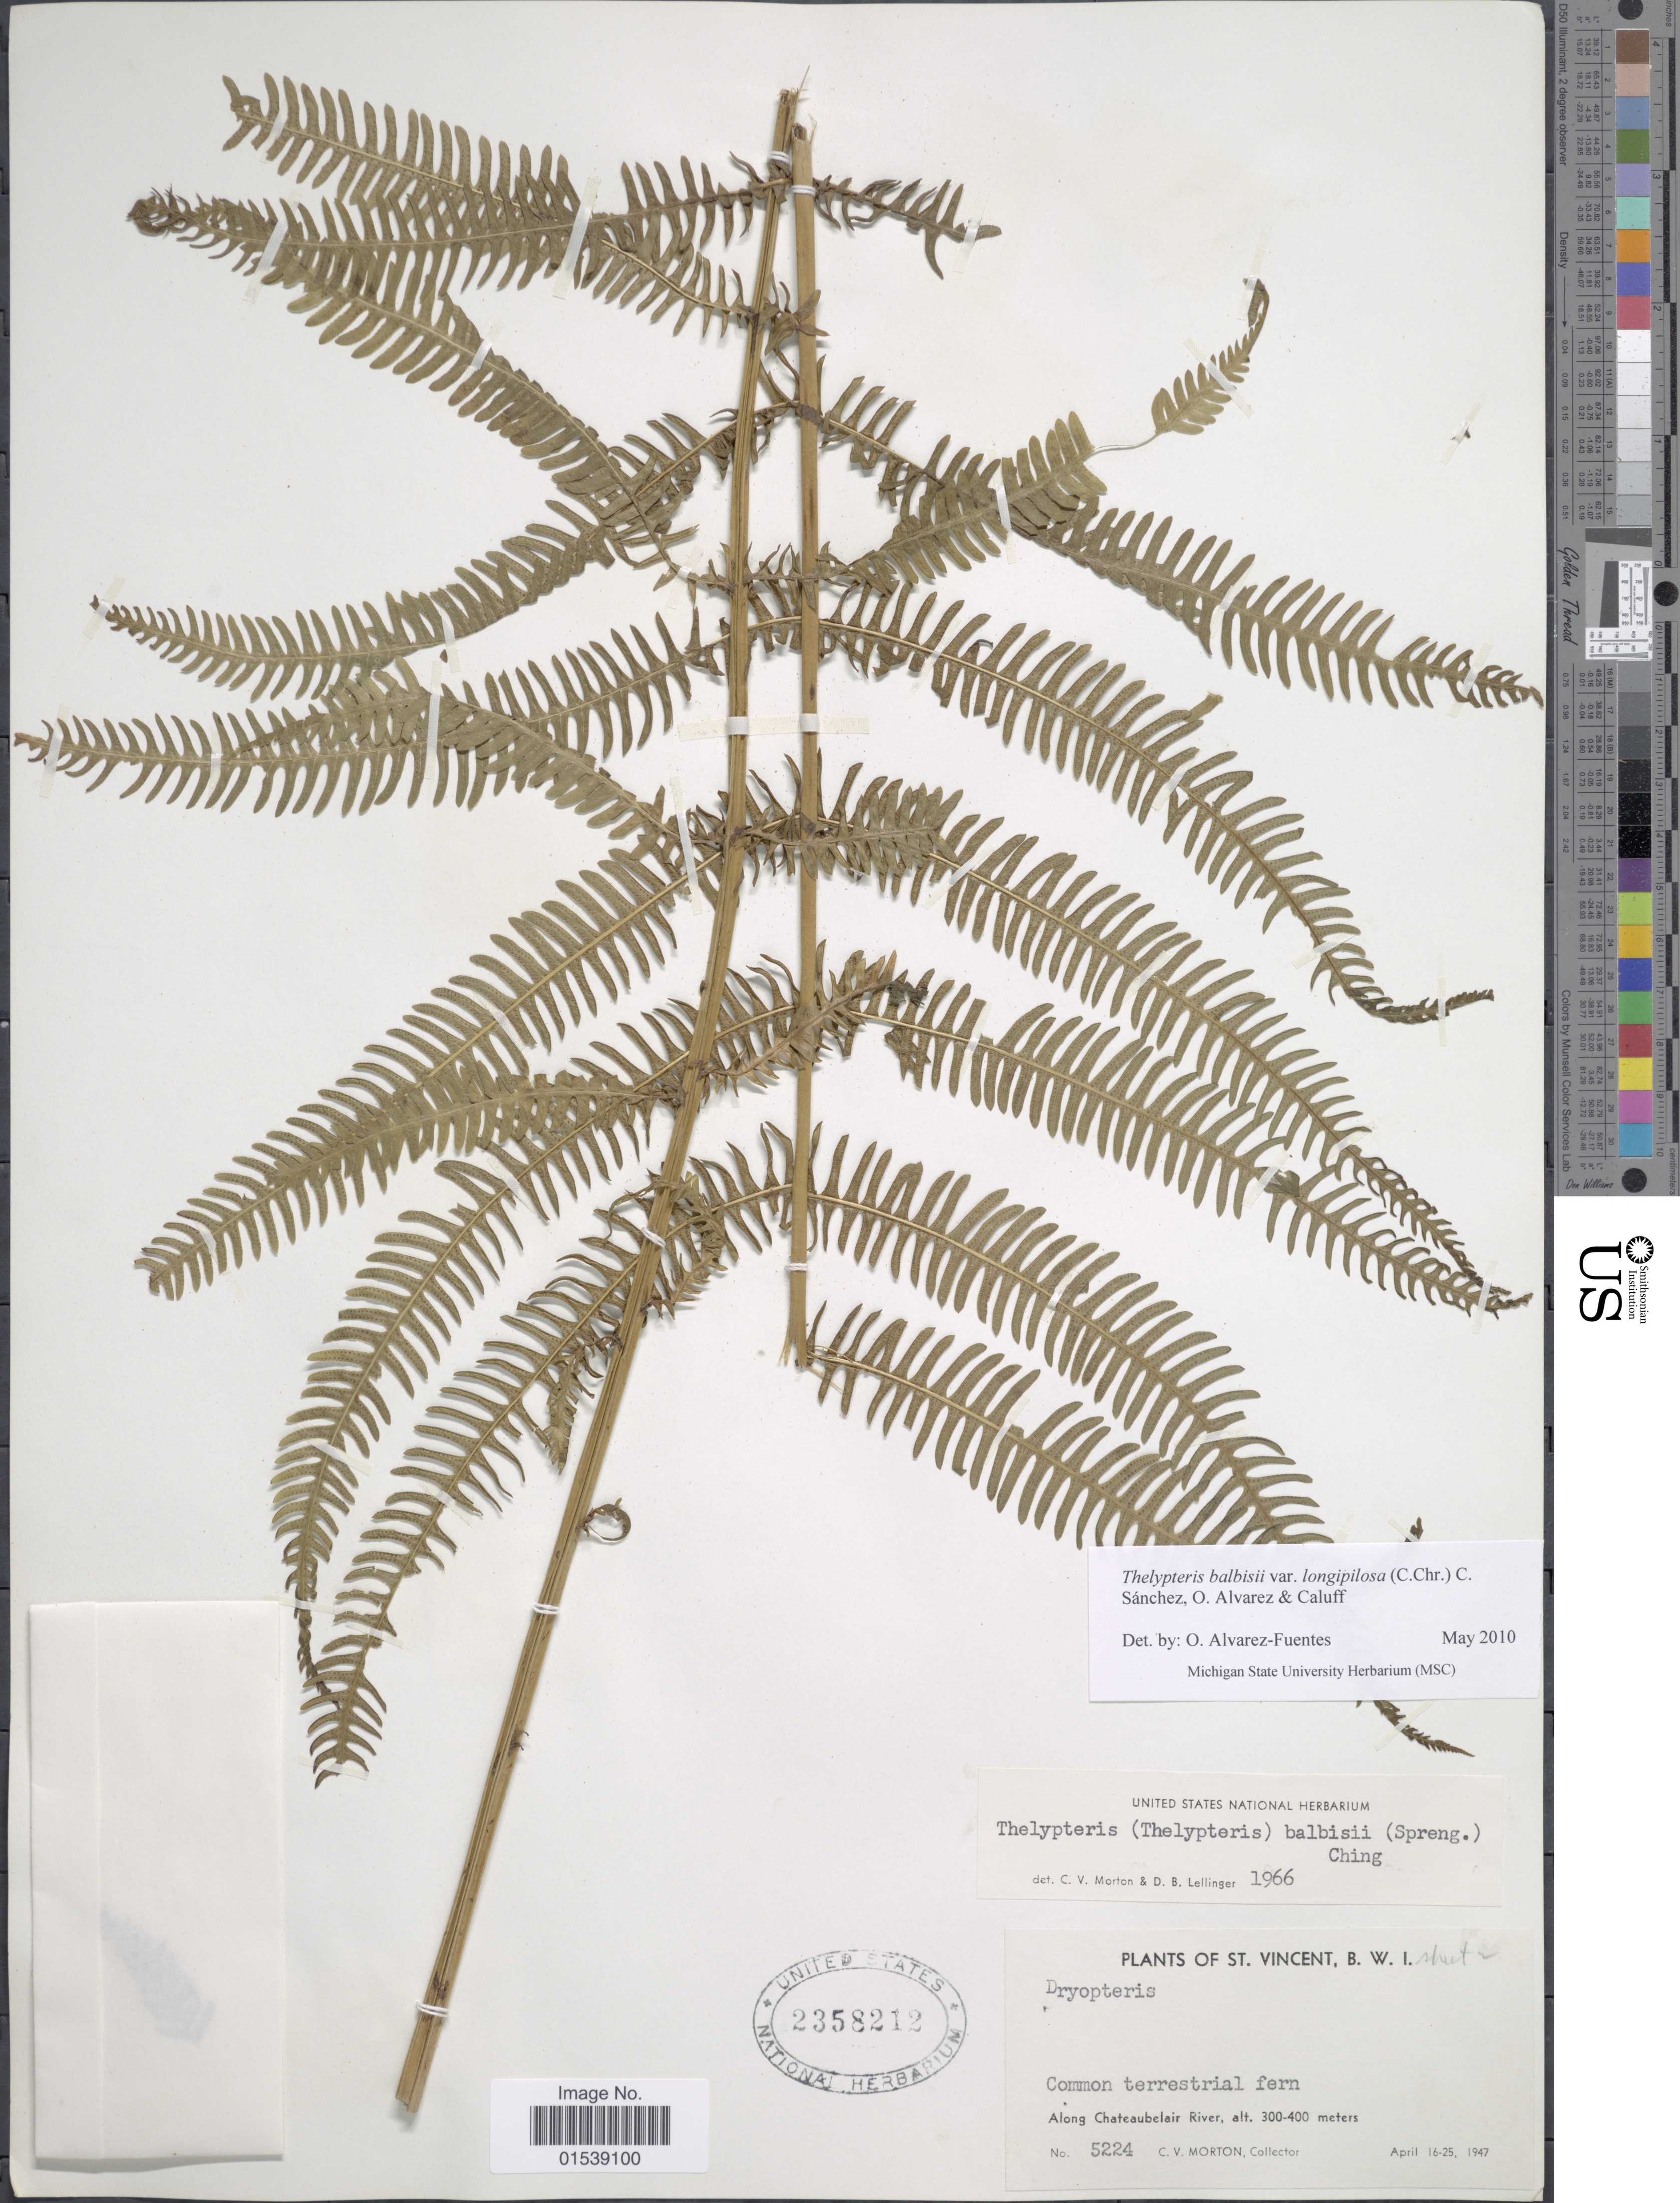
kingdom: Plantae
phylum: Tracheophyta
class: Polypodiopsida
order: Polypodiales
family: Thelypteridaceae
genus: Amauropelta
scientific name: Amauropelta balbisii (Spreng.) comb. nov., ined. 2015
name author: (Spreng.)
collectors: C. V. Morton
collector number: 5224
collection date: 1947-04-16/1947-04-25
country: St. Vincent - Grenadines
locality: St. Vincent, B.W.I., along Chateaubelair River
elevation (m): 300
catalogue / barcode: US 2358212